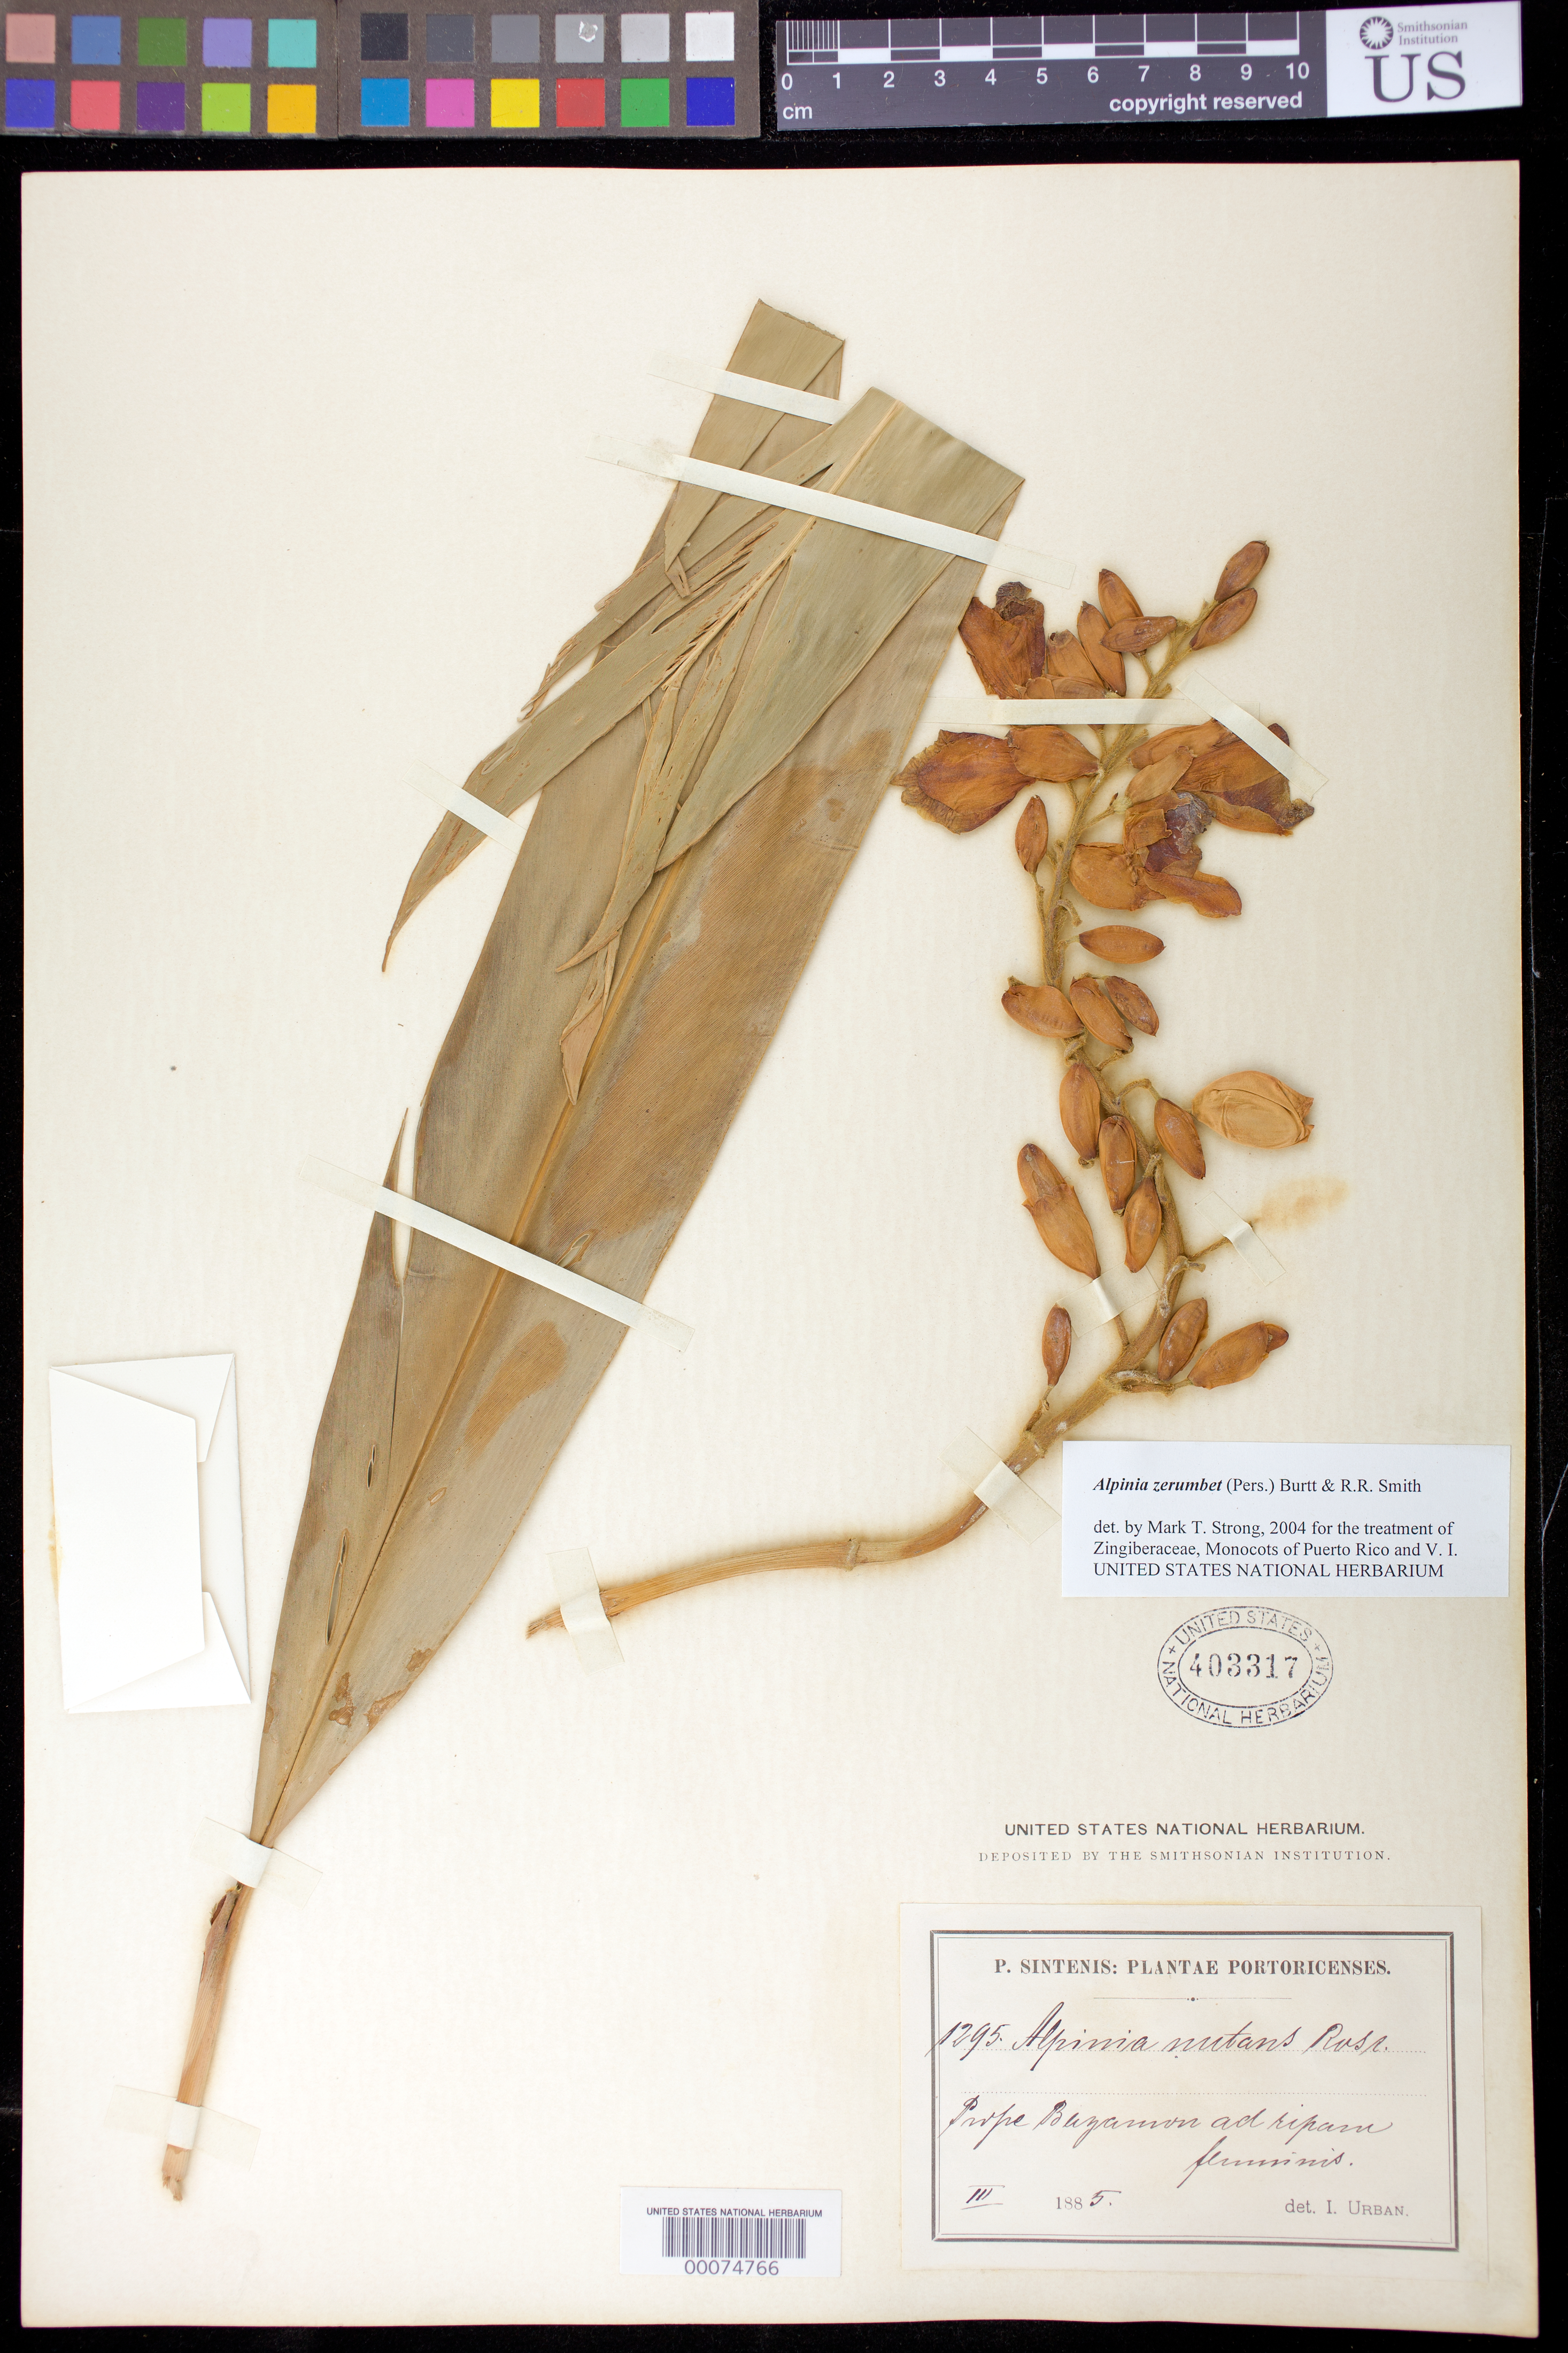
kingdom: Plantae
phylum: Tracheophyta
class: Liliopsida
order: Zingiberales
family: Zingiberaceae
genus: Alpinia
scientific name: Alpinia zerumbet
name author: (Pers.) B.L. Burtt & R.M. Sm.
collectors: P. Sintenis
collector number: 1295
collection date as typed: Mar 1885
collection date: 1885-03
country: Puerto Rico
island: Greater Antilles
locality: Near Bayamon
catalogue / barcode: US 403317